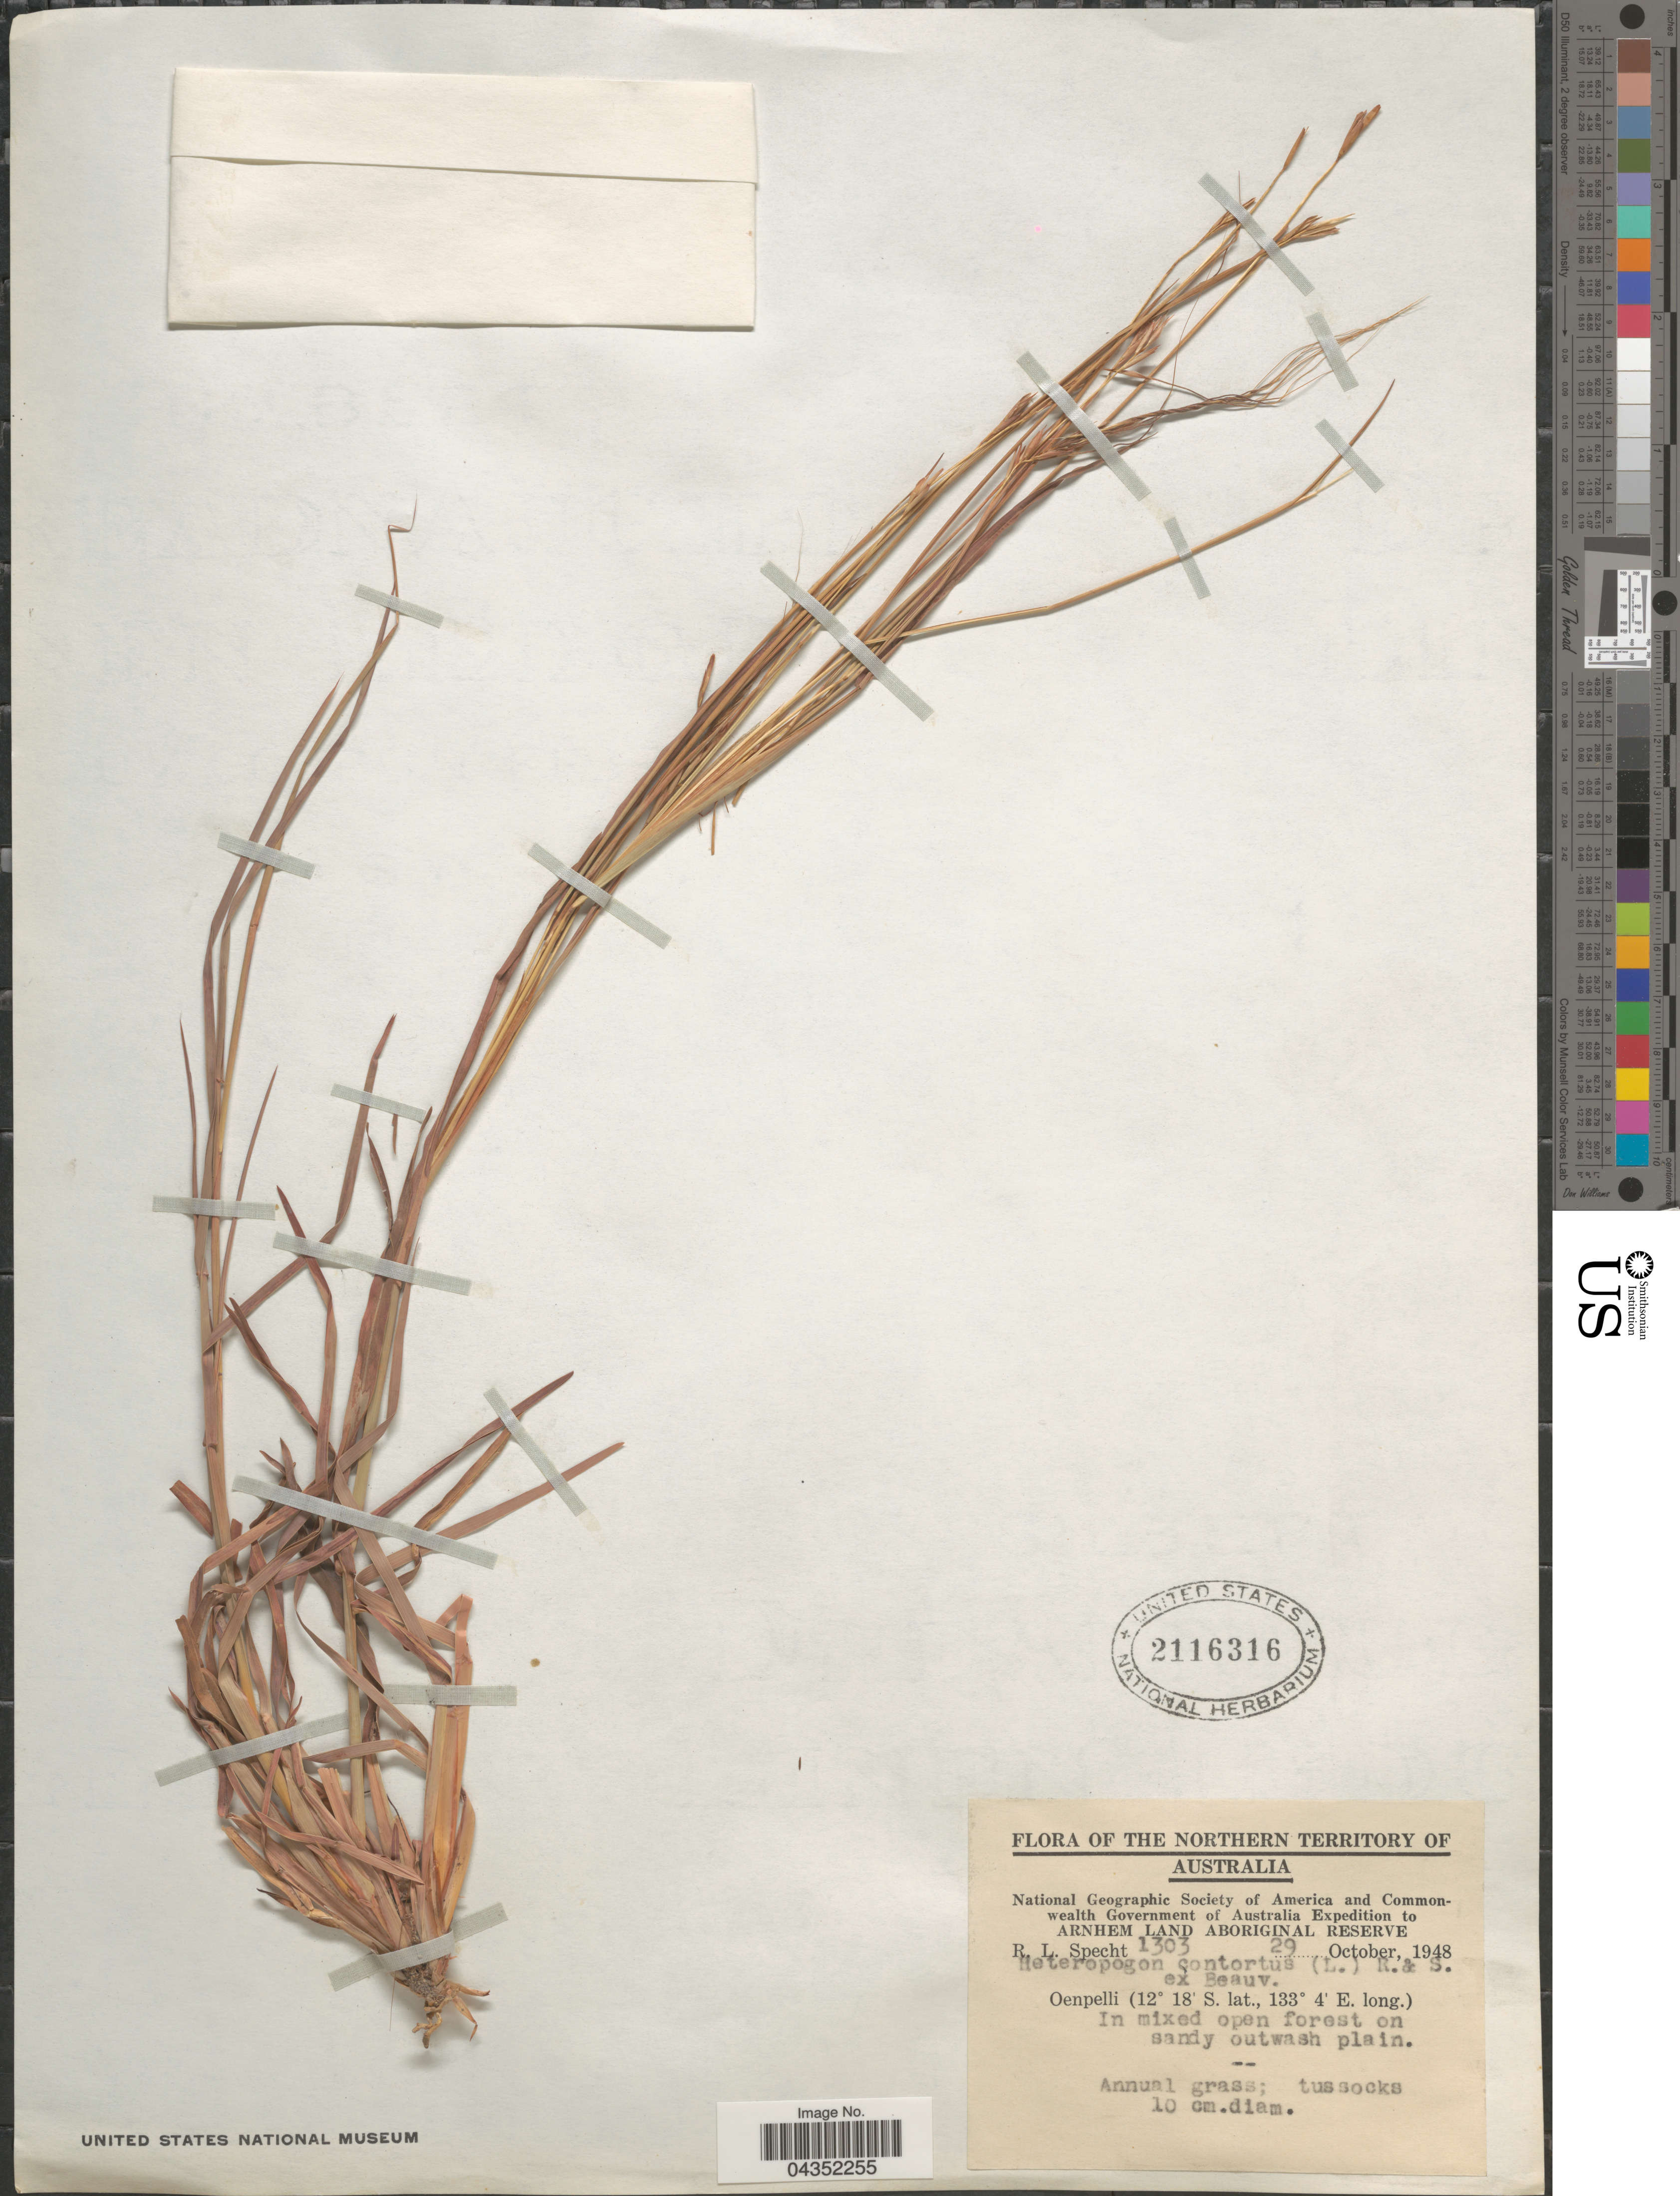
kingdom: Plantae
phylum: Tracheophyta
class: Liliopsida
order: Poales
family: Poaceae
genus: Heteropogon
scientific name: Heteropogon contortus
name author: (L.) P. Beauv. ex Roem. & Schult.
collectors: R. L. Specht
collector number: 1303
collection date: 1948-10-29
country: Australia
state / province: Northern Territory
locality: National Geographic Society of America and Commonwealth Government of Australia Expedition to Arnhem Land Aboriginal Reserve. Oenpelli.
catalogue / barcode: US 2116316